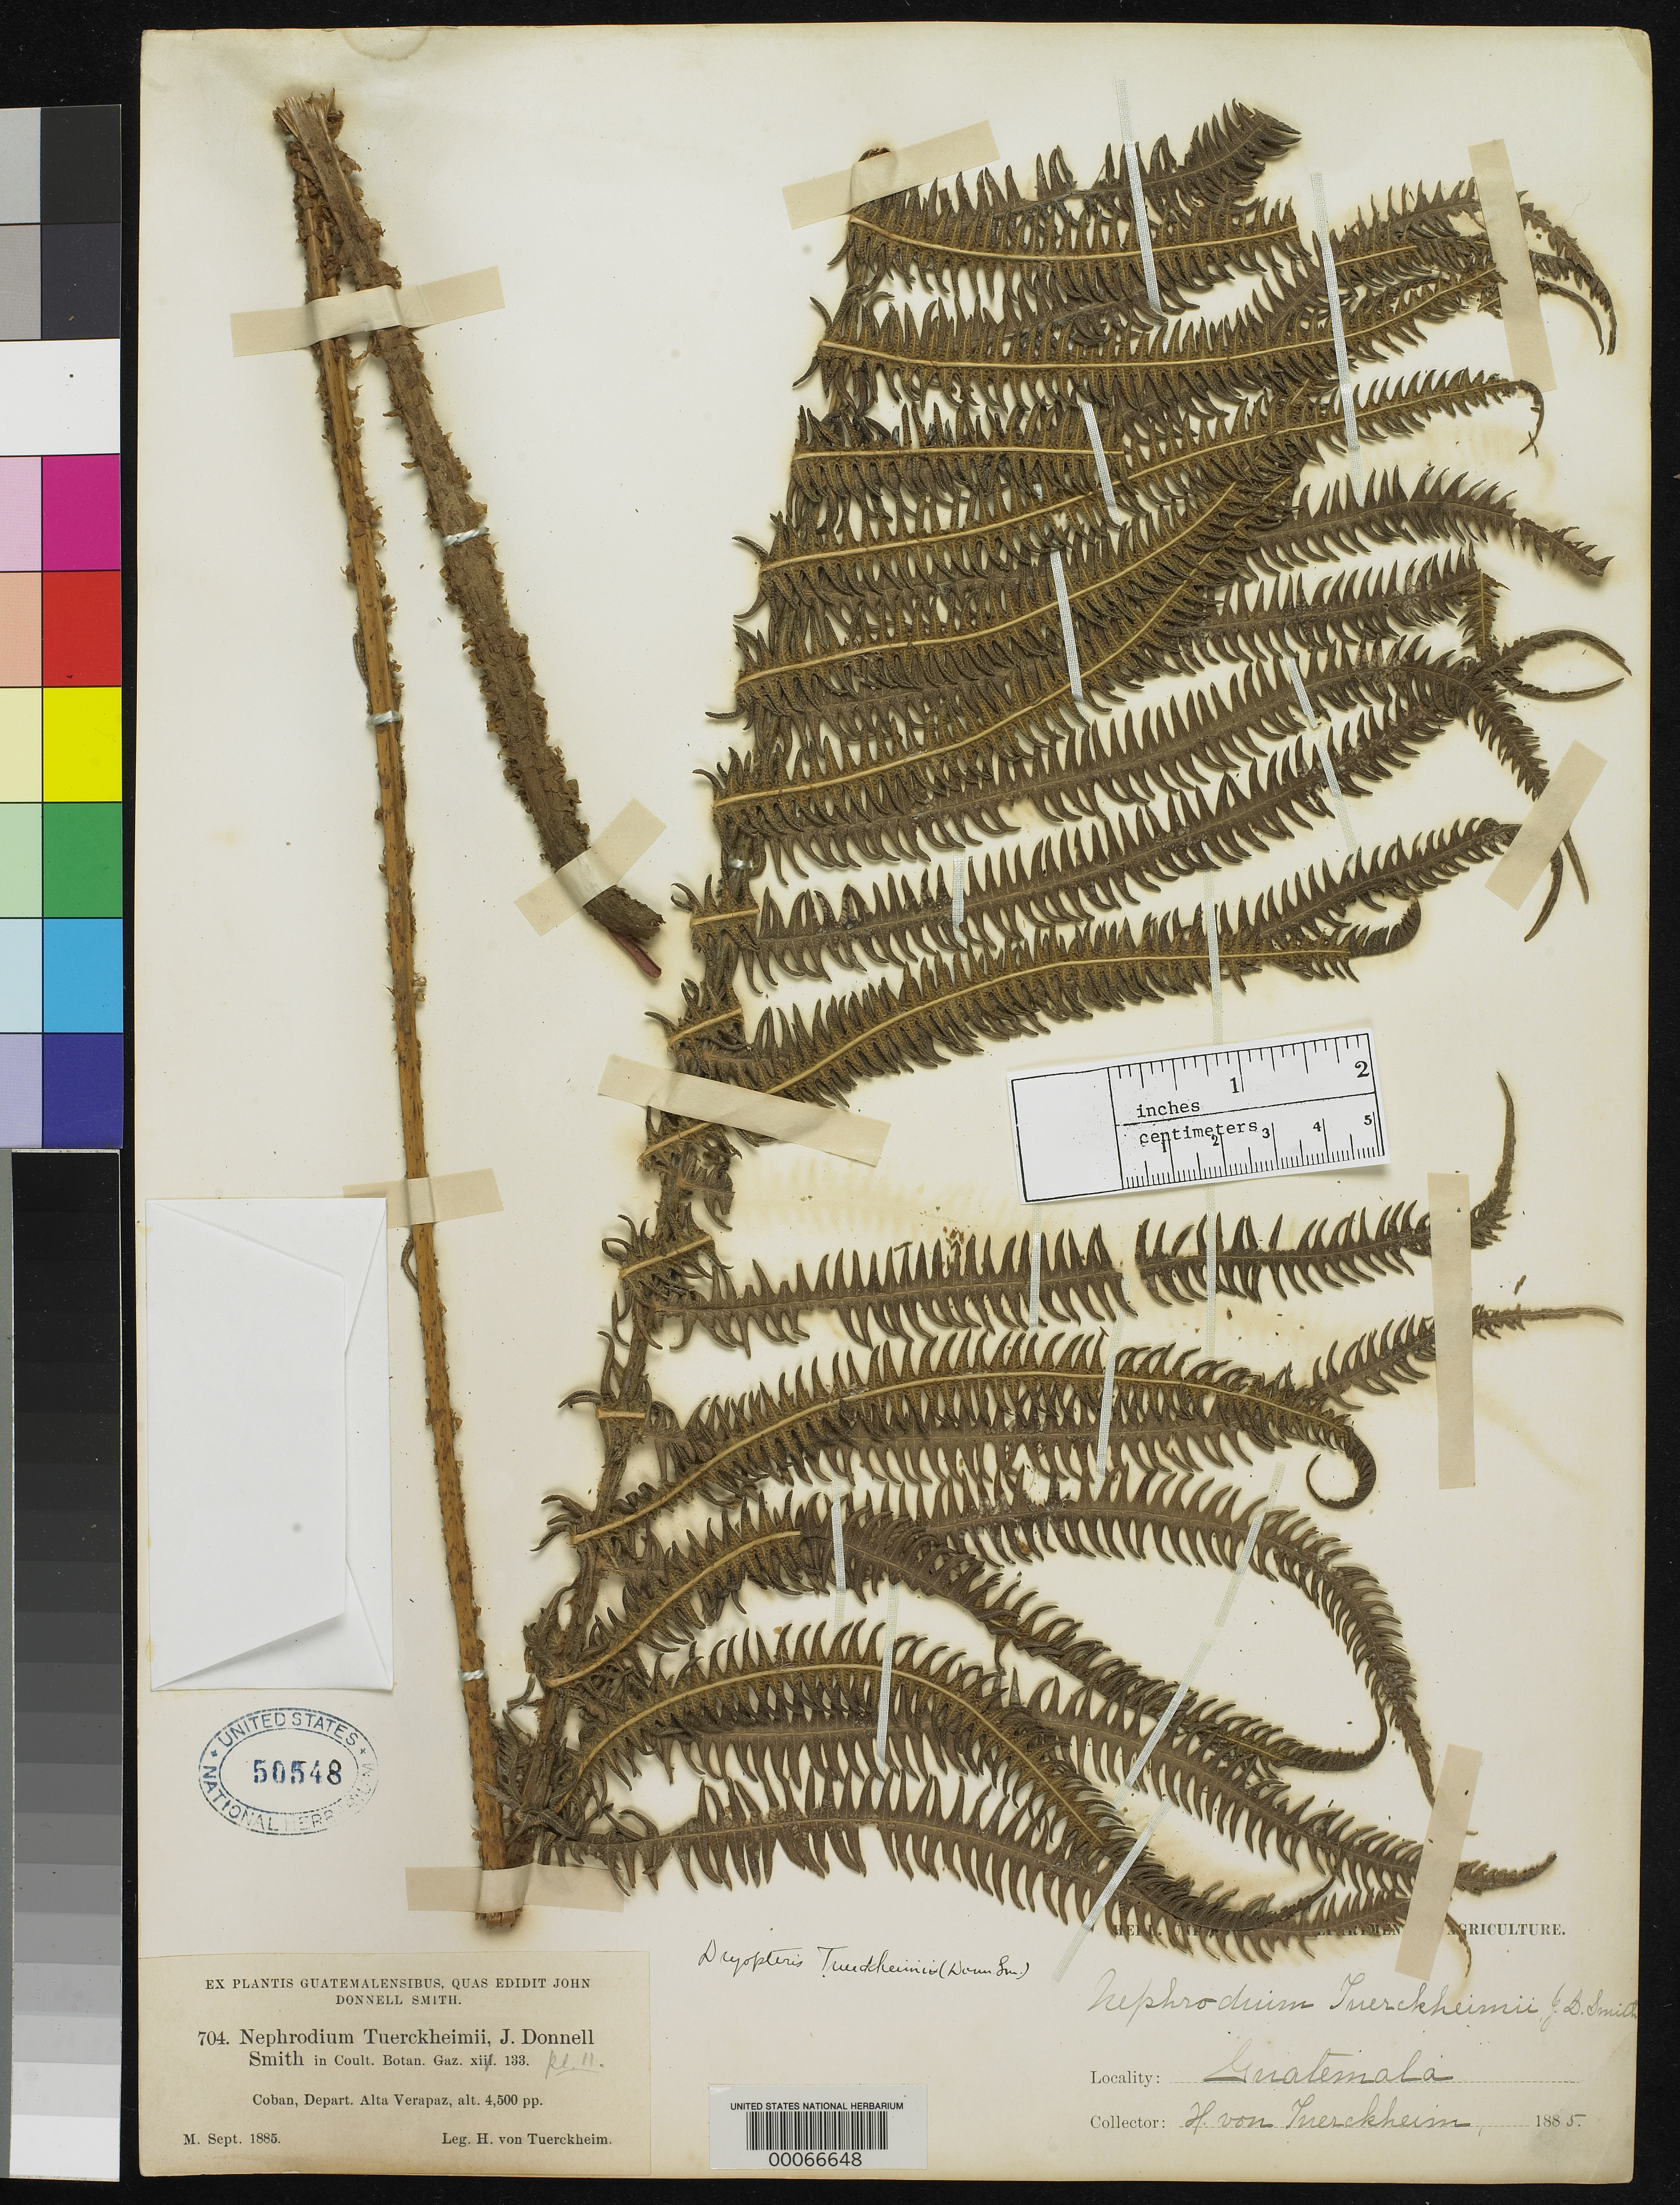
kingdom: Plantae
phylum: Tracheophyta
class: Polypodiopsida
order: Polypodiales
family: Dryopteridaceae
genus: Nephrodium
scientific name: Nephrodium tuerckheimii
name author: Donn. Sm.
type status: Isotype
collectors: H. von Türckheim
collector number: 704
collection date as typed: Sep 1885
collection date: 1885-09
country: Guatemala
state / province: Alta Verapaz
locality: Cobán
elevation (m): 1372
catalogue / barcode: US 50548